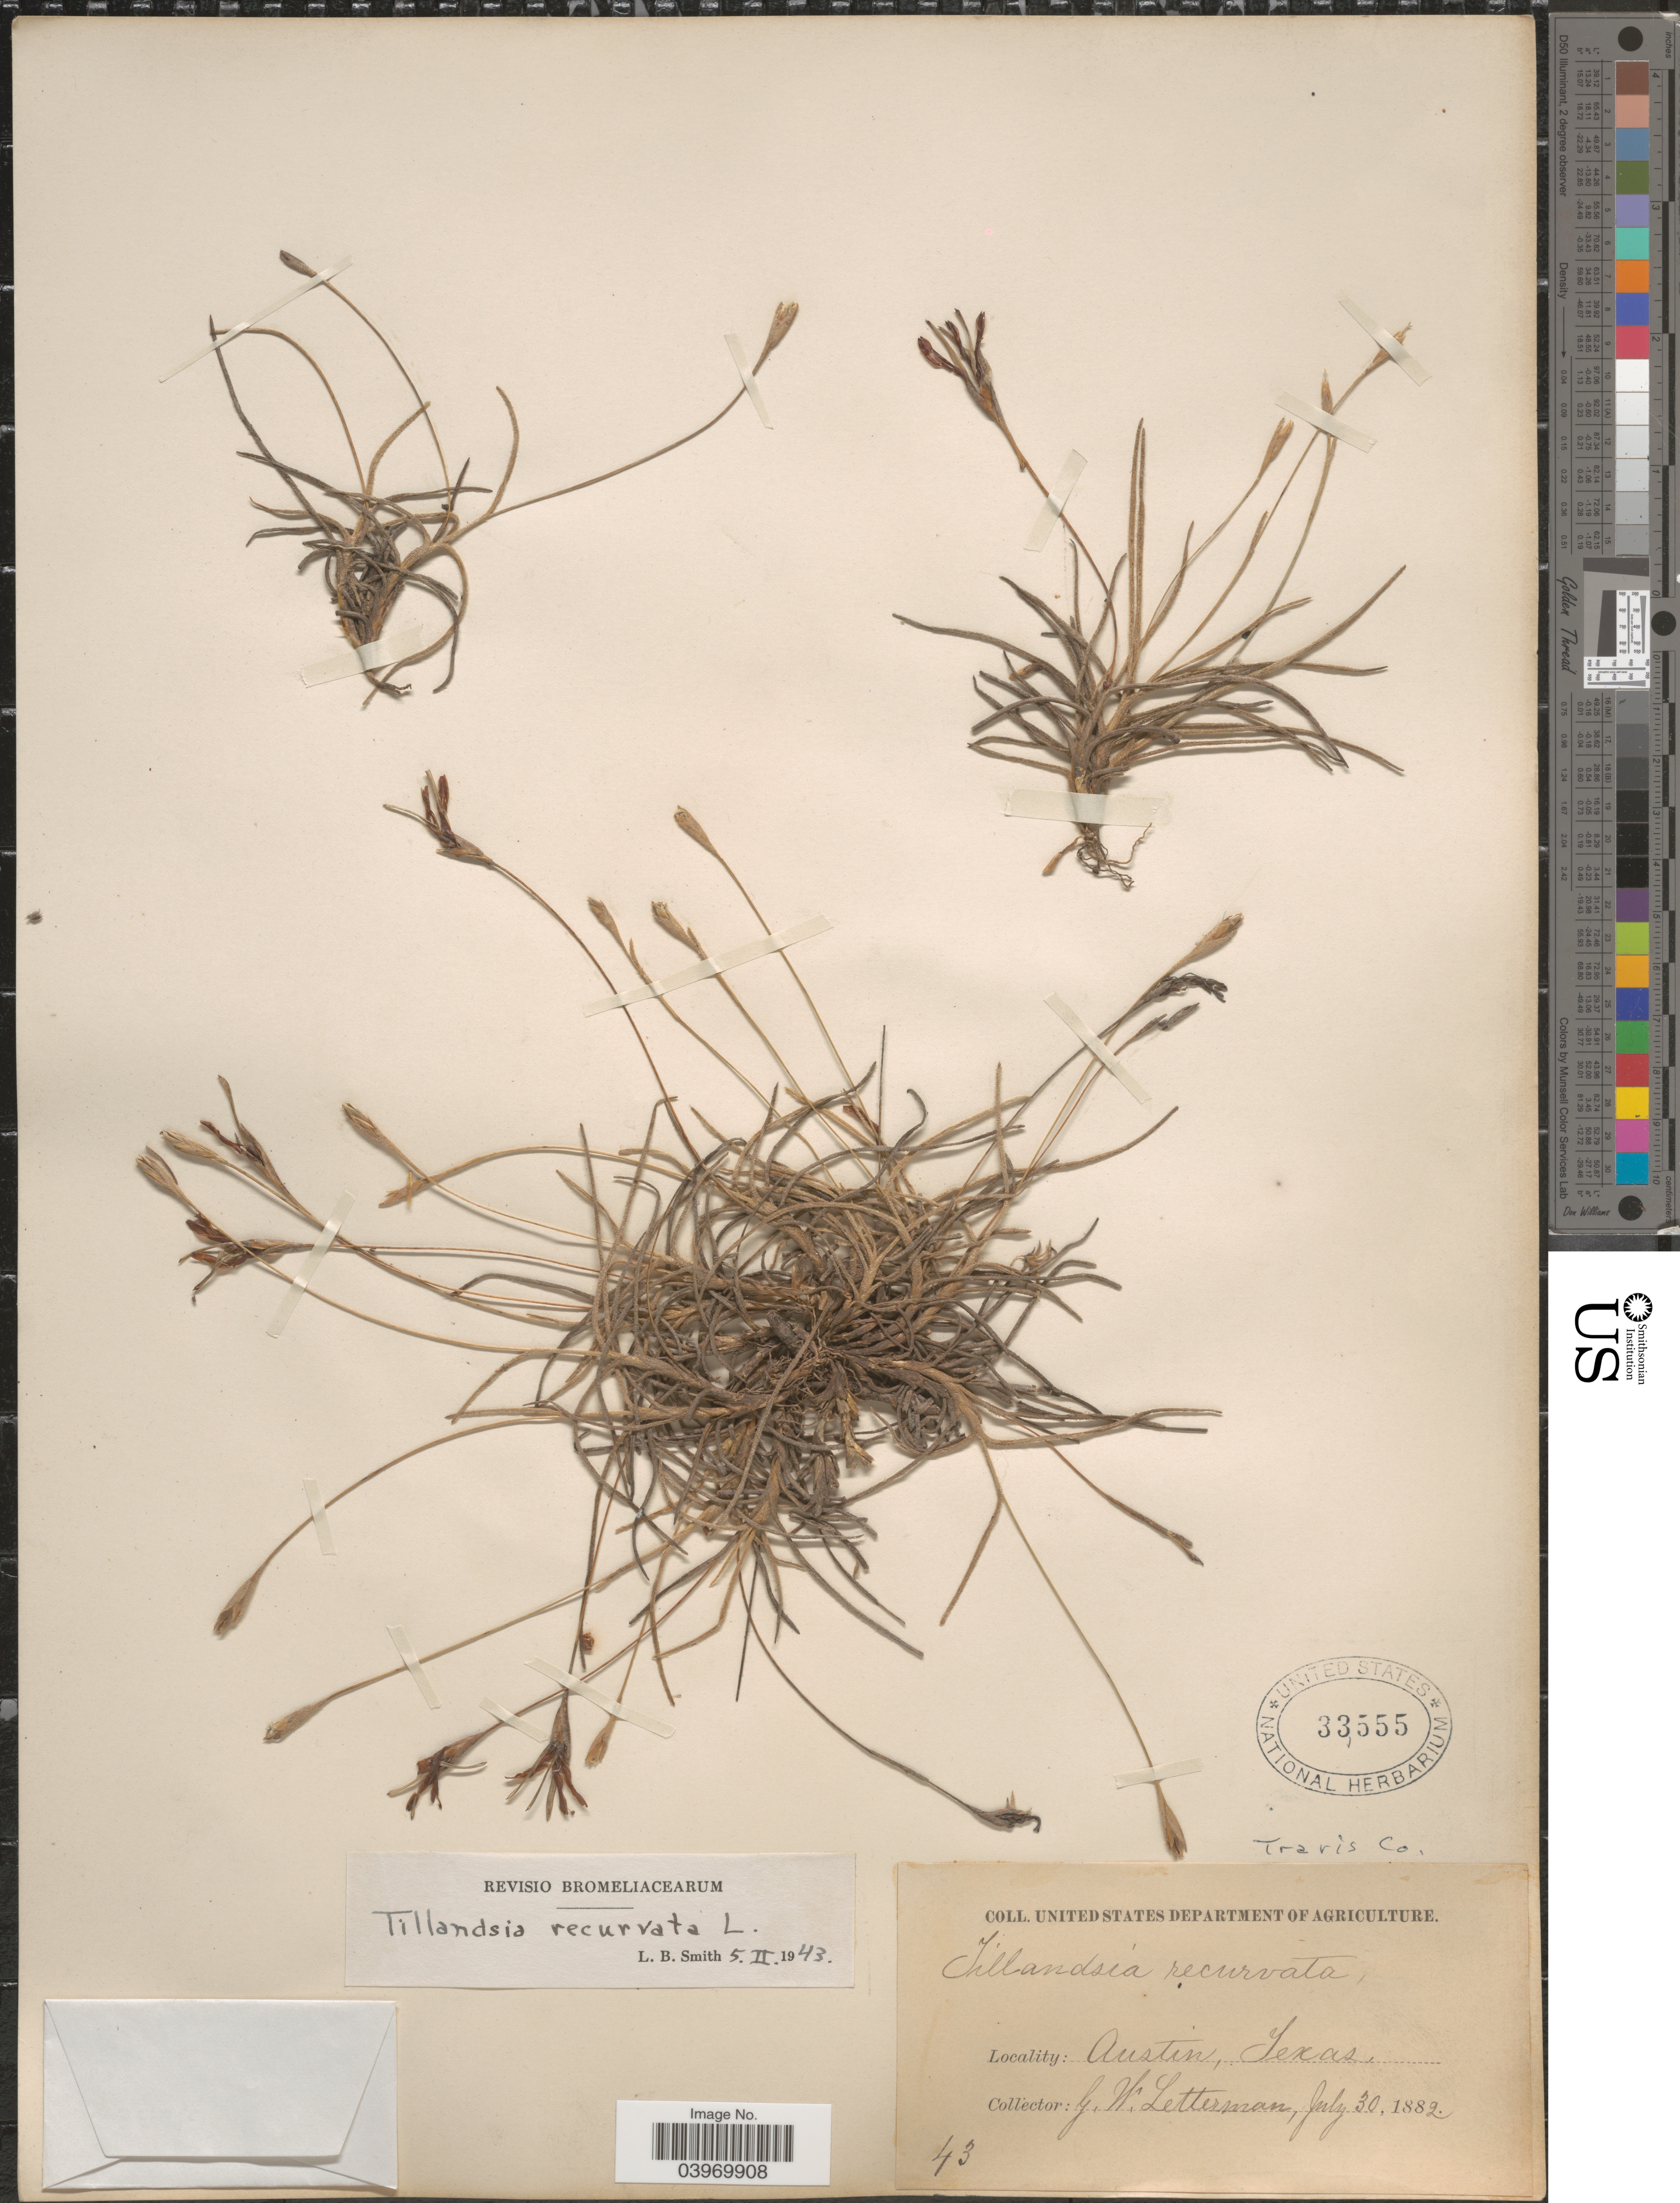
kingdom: Plantae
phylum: Tracheophyta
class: Liliopsida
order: Poales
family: Bromeliaceae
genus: Tillandsia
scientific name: Tillandsia recurvata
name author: L.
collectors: G. W. Letterman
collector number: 43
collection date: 1882-07-30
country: United States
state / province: Texas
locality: Austin. Travis Co.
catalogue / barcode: US 33555